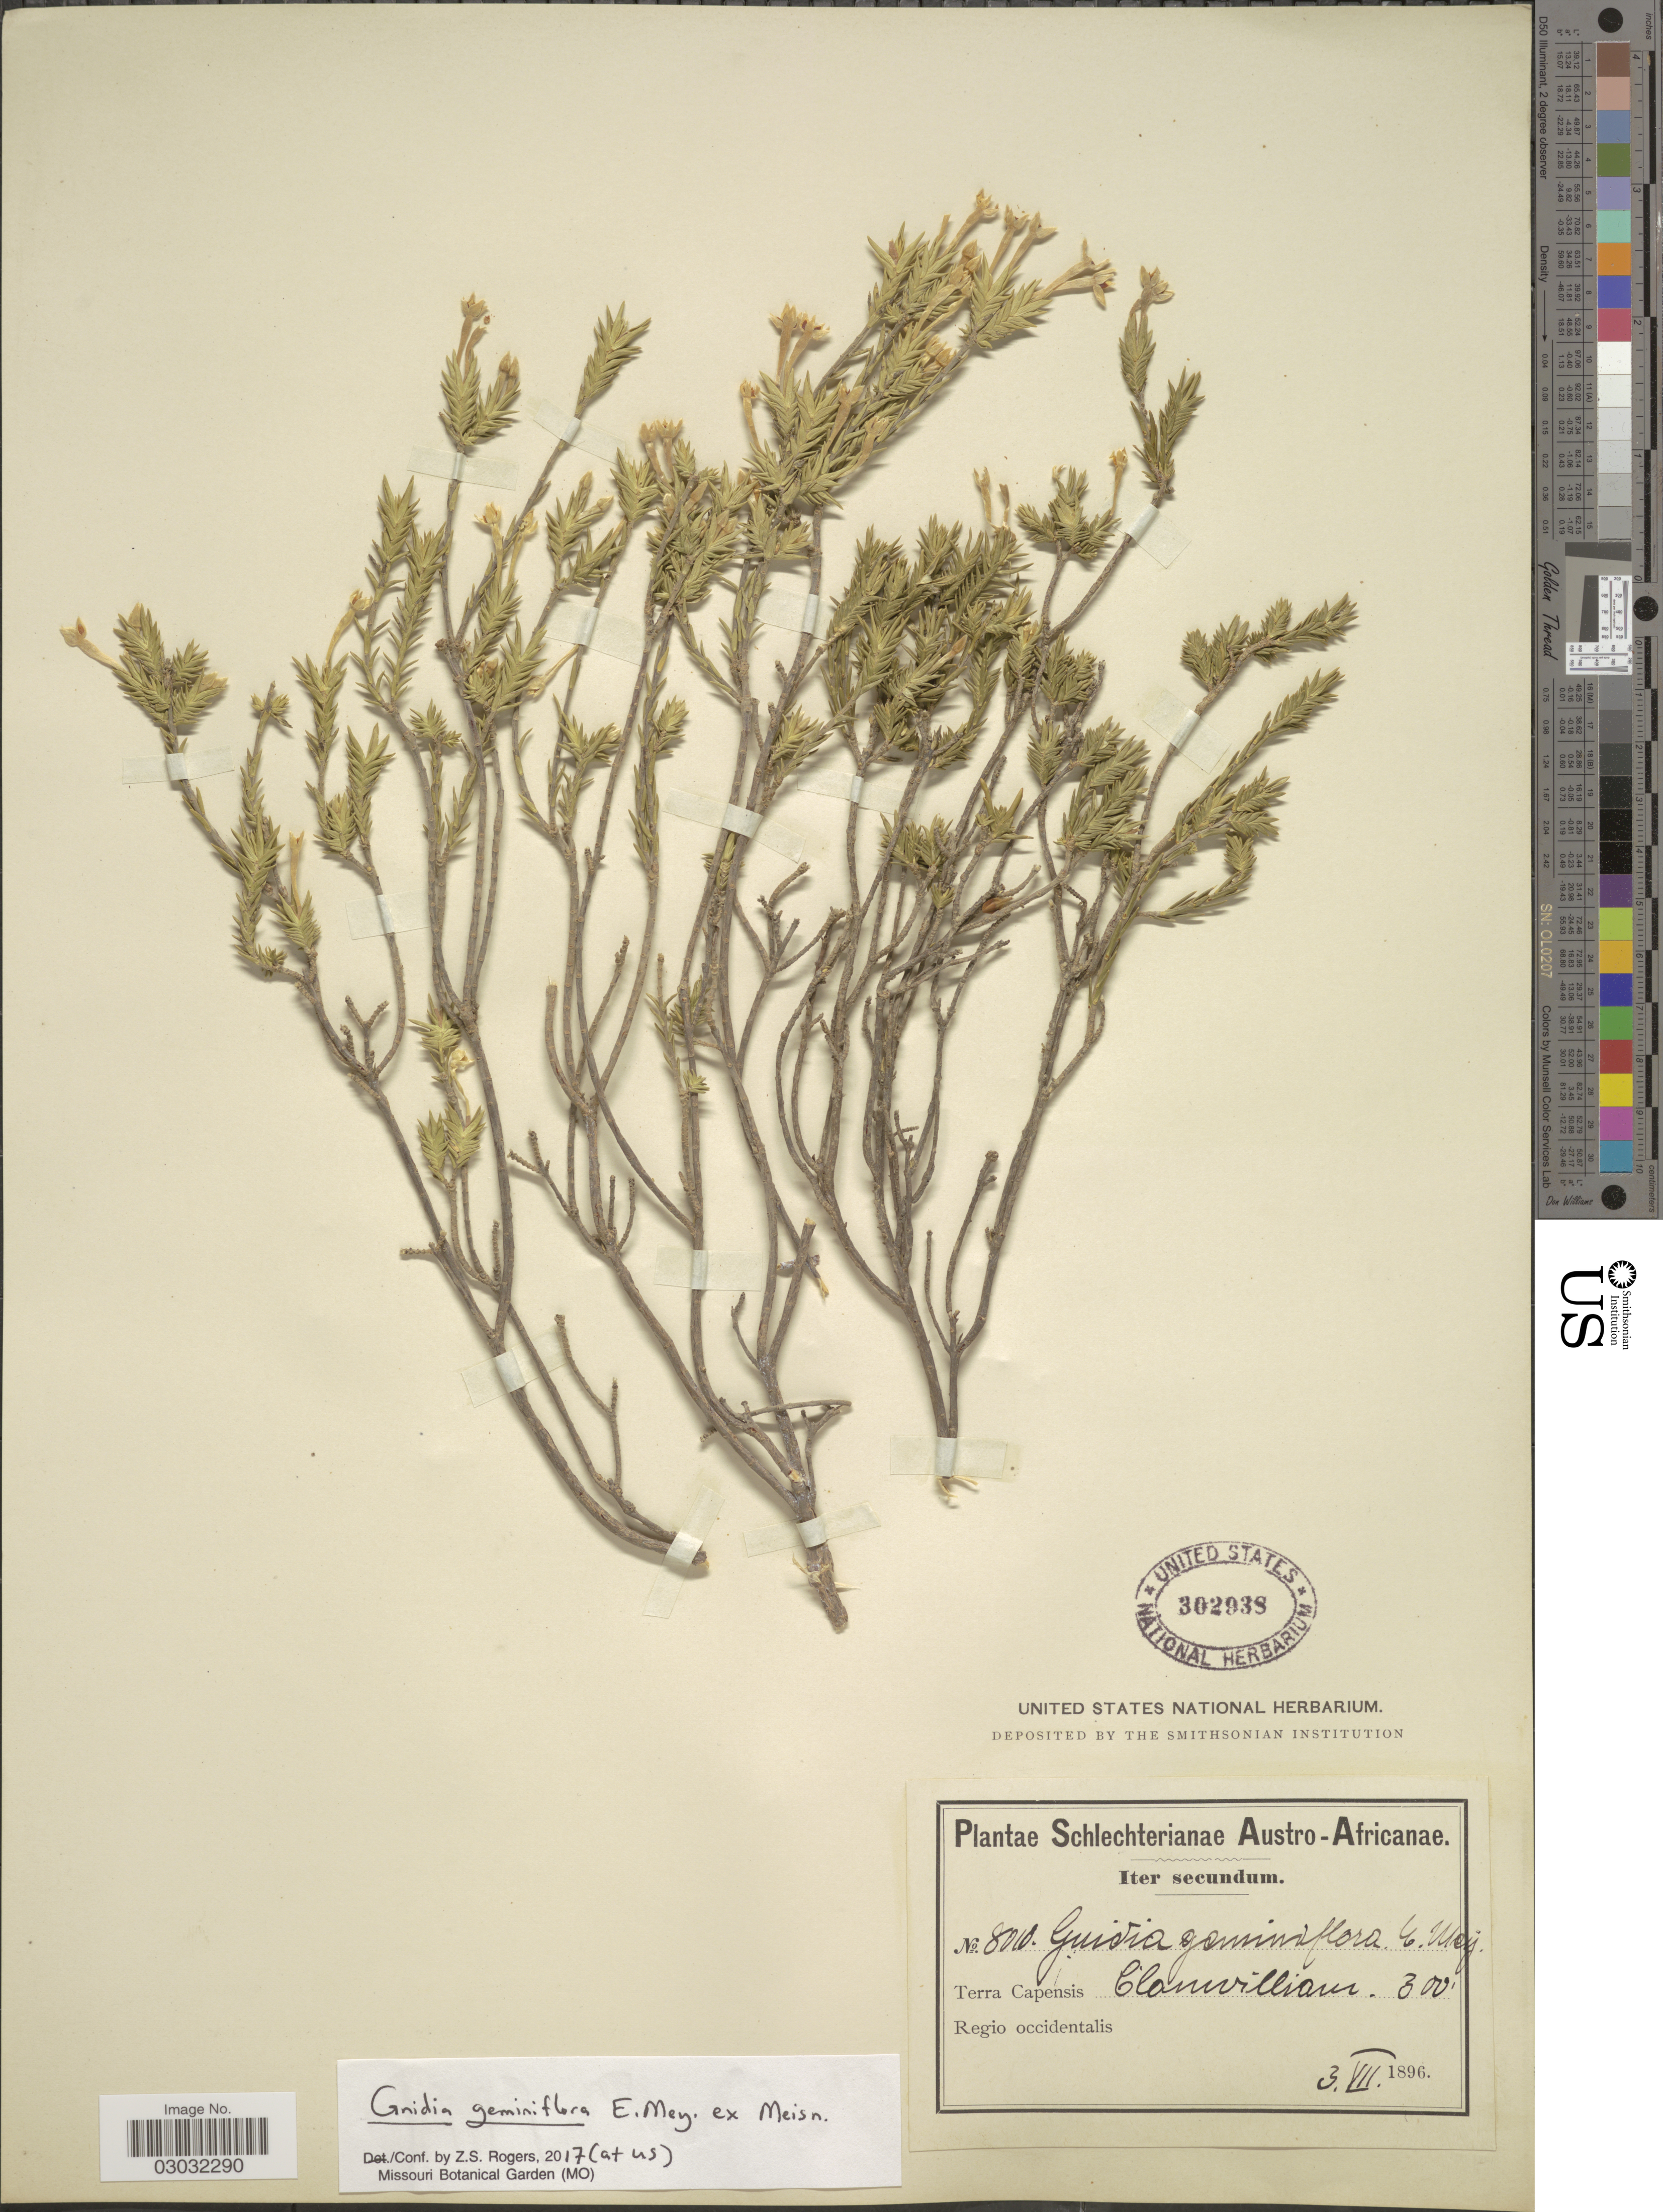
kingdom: Plantae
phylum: Tracheophyta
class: Magnoliopsida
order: Malvales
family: Thymelaeaceae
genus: Gnidia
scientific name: Gnidia geminiflora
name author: E. Mey. ex Meisn.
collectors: Schlechter, --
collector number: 8010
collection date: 1896-07-03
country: South Africa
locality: Austro-Africanae. Terra Capensis. Clanvilliam. Regio occidentalis.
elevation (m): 91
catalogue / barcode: US 302938